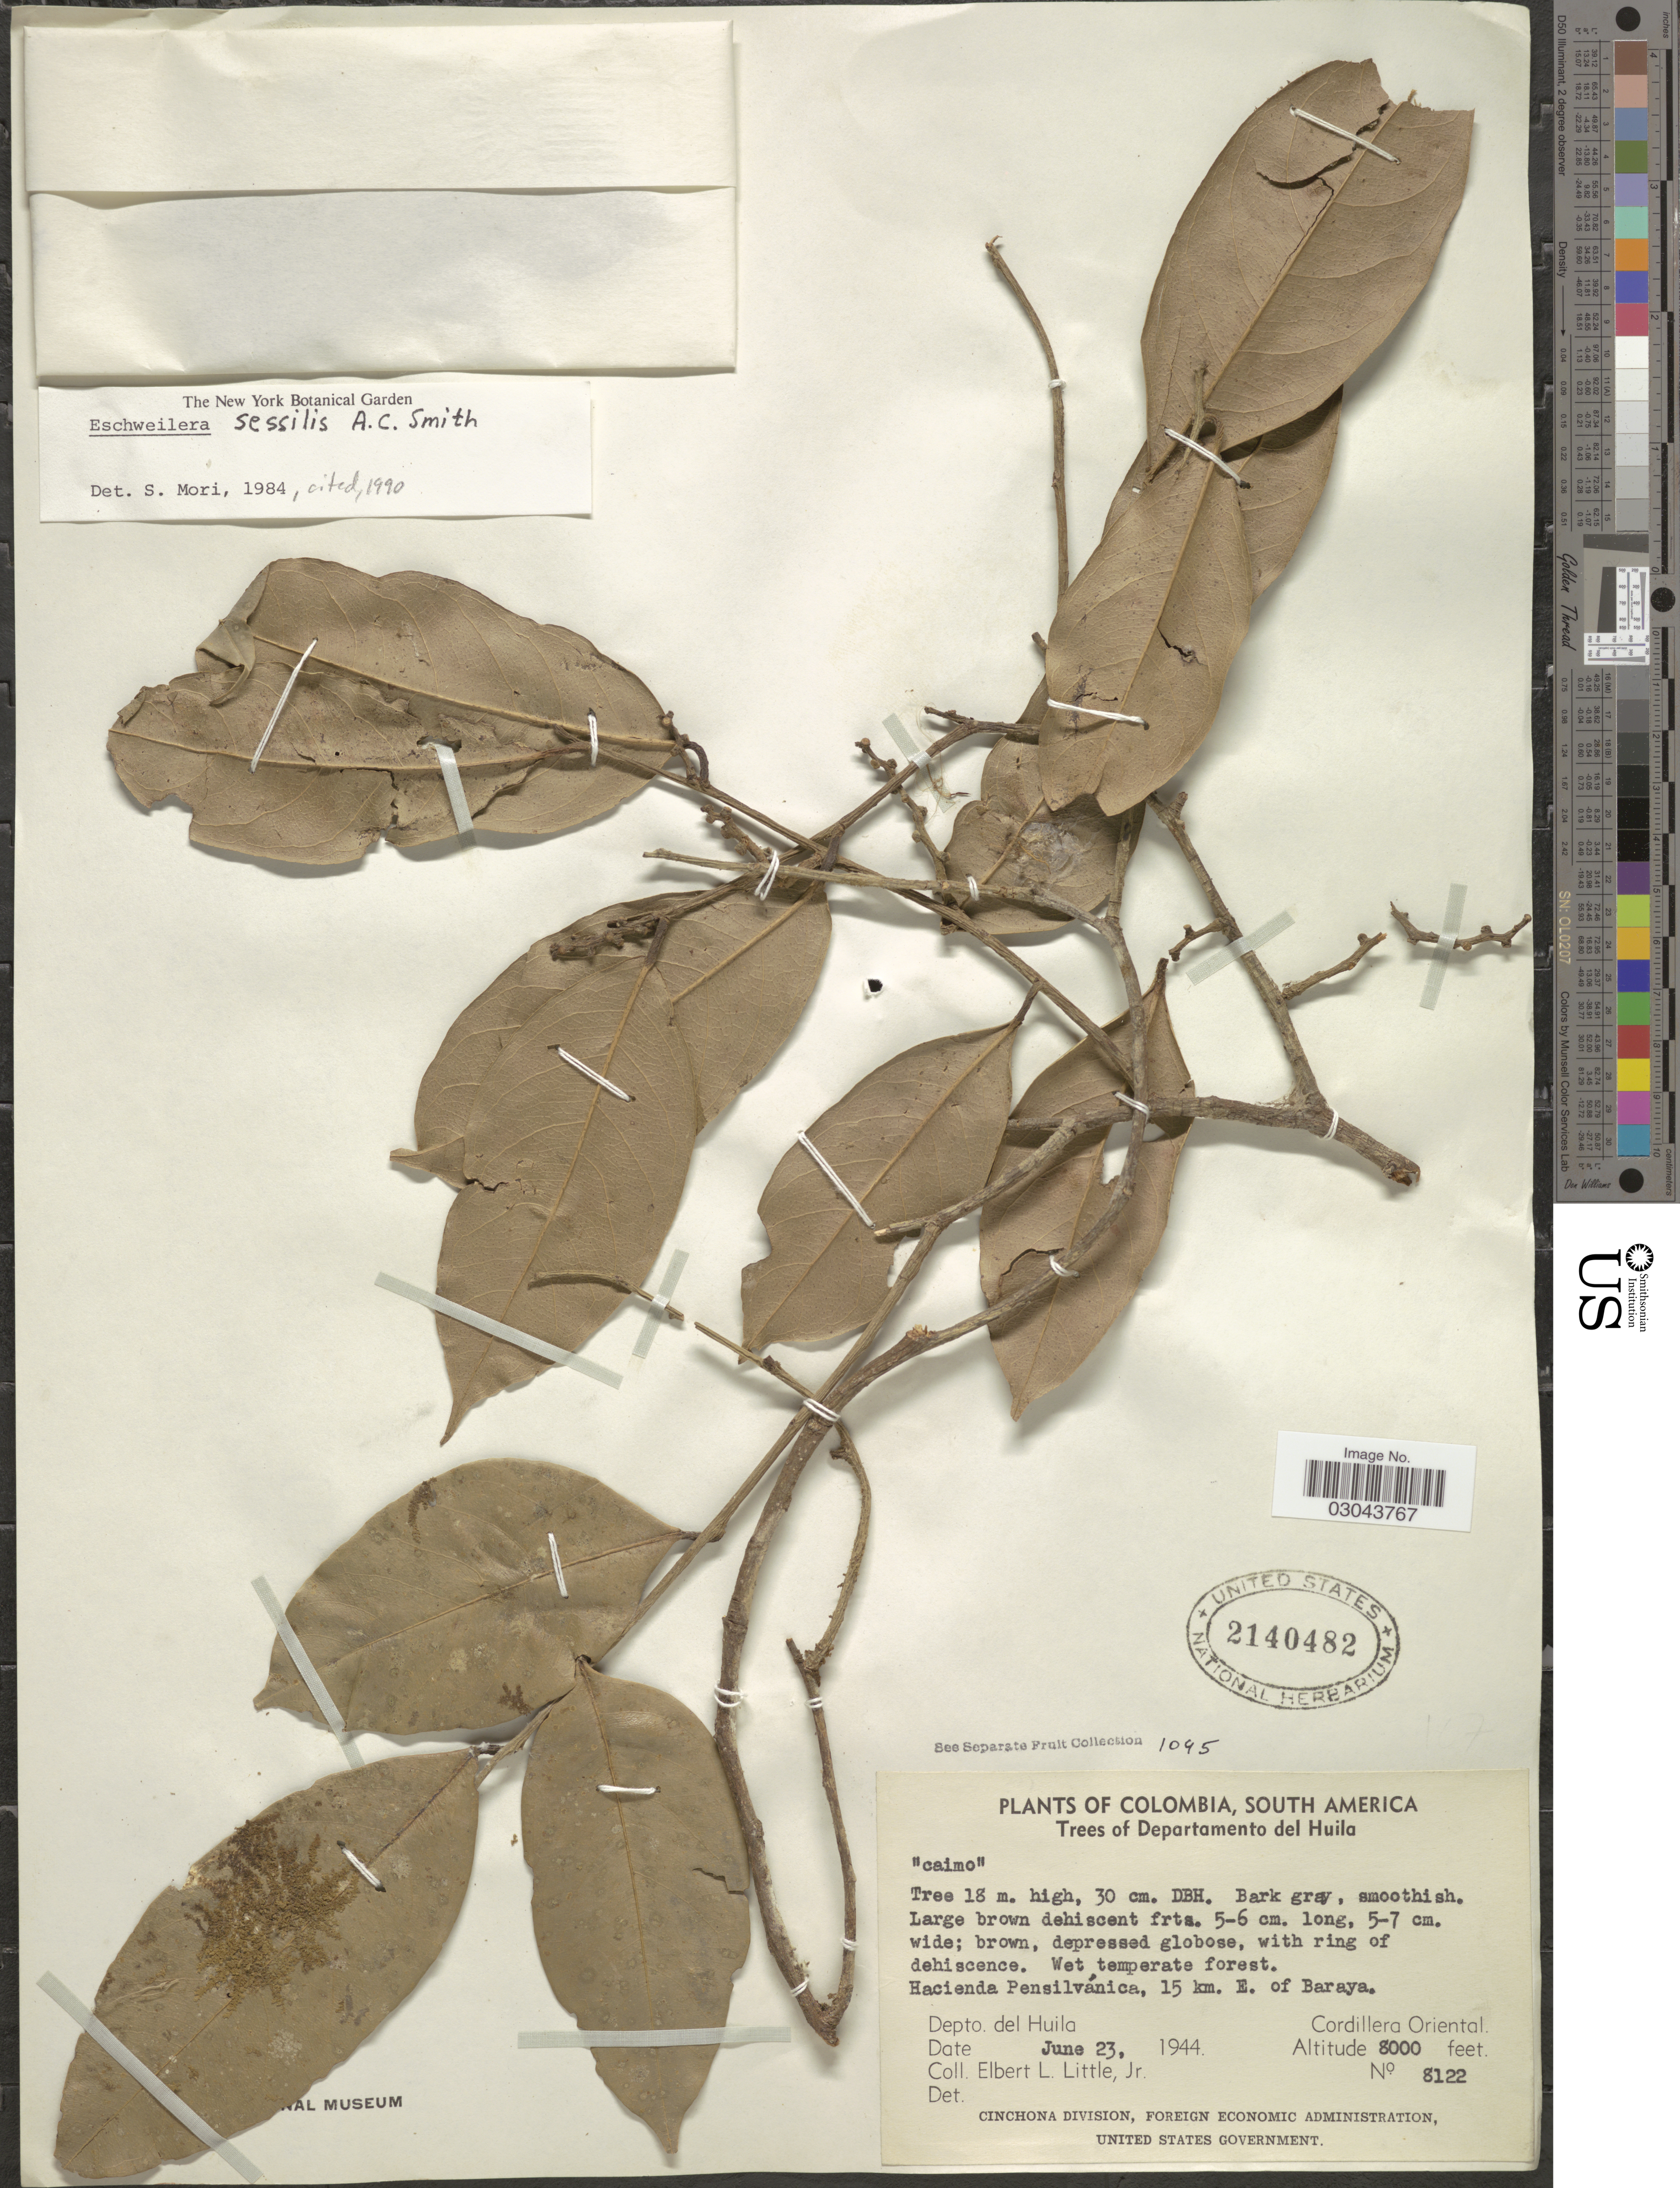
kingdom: Plantae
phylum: Tracheophyta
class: Magnoliopsida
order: Ericales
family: Lecythidaceae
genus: Eschweilera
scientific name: Eschweilera sessilis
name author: A.C. Sm.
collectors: E. L. Little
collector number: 8122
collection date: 1944-06-23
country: Colombia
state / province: Huila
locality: Departamento del Huila. Hacienda Pensilvánica, 15 km. E. of Baraya. Cordillera Oriental.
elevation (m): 2438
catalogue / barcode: US 2140482